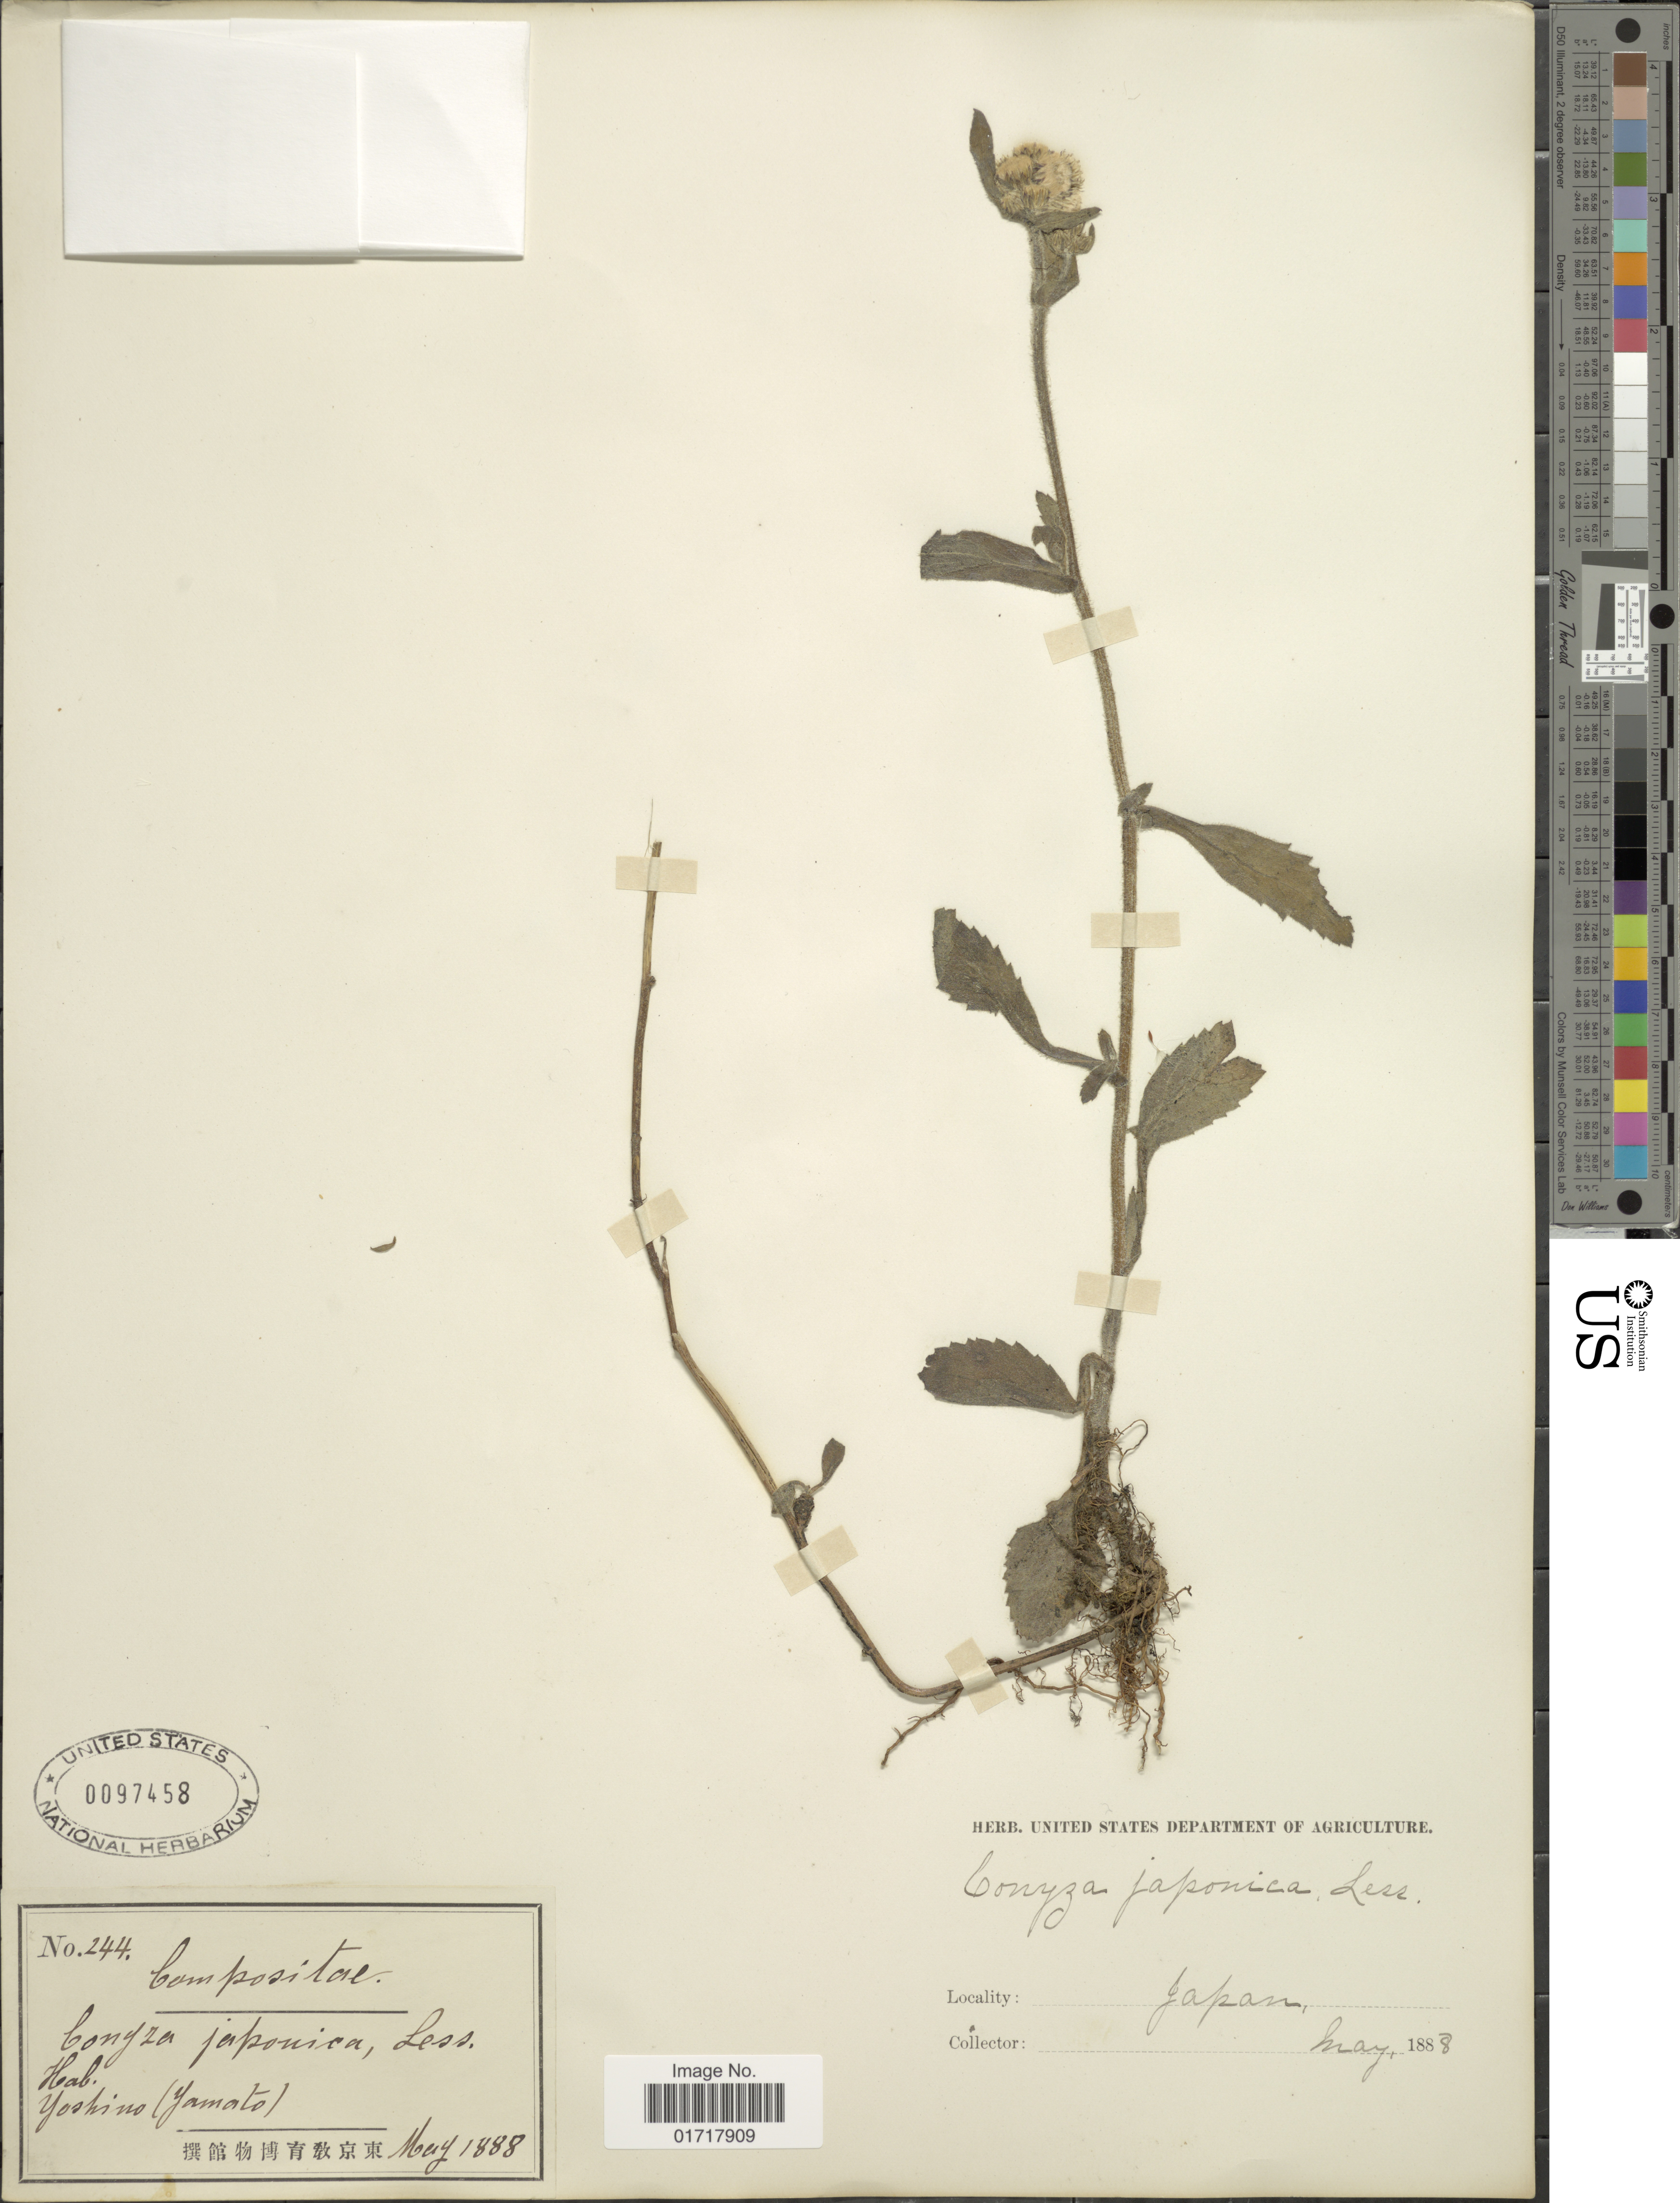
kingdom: Plantae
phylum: Tracheophyta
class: Magnoliopsida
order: Asterales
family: Asteraceae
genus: Conyza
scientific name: Conyza japonica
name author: (Thunb.) Less.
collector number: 244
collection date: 1888-05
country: Japan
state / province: Nara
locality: Yoshino (Yamato).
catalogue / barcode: US 97458